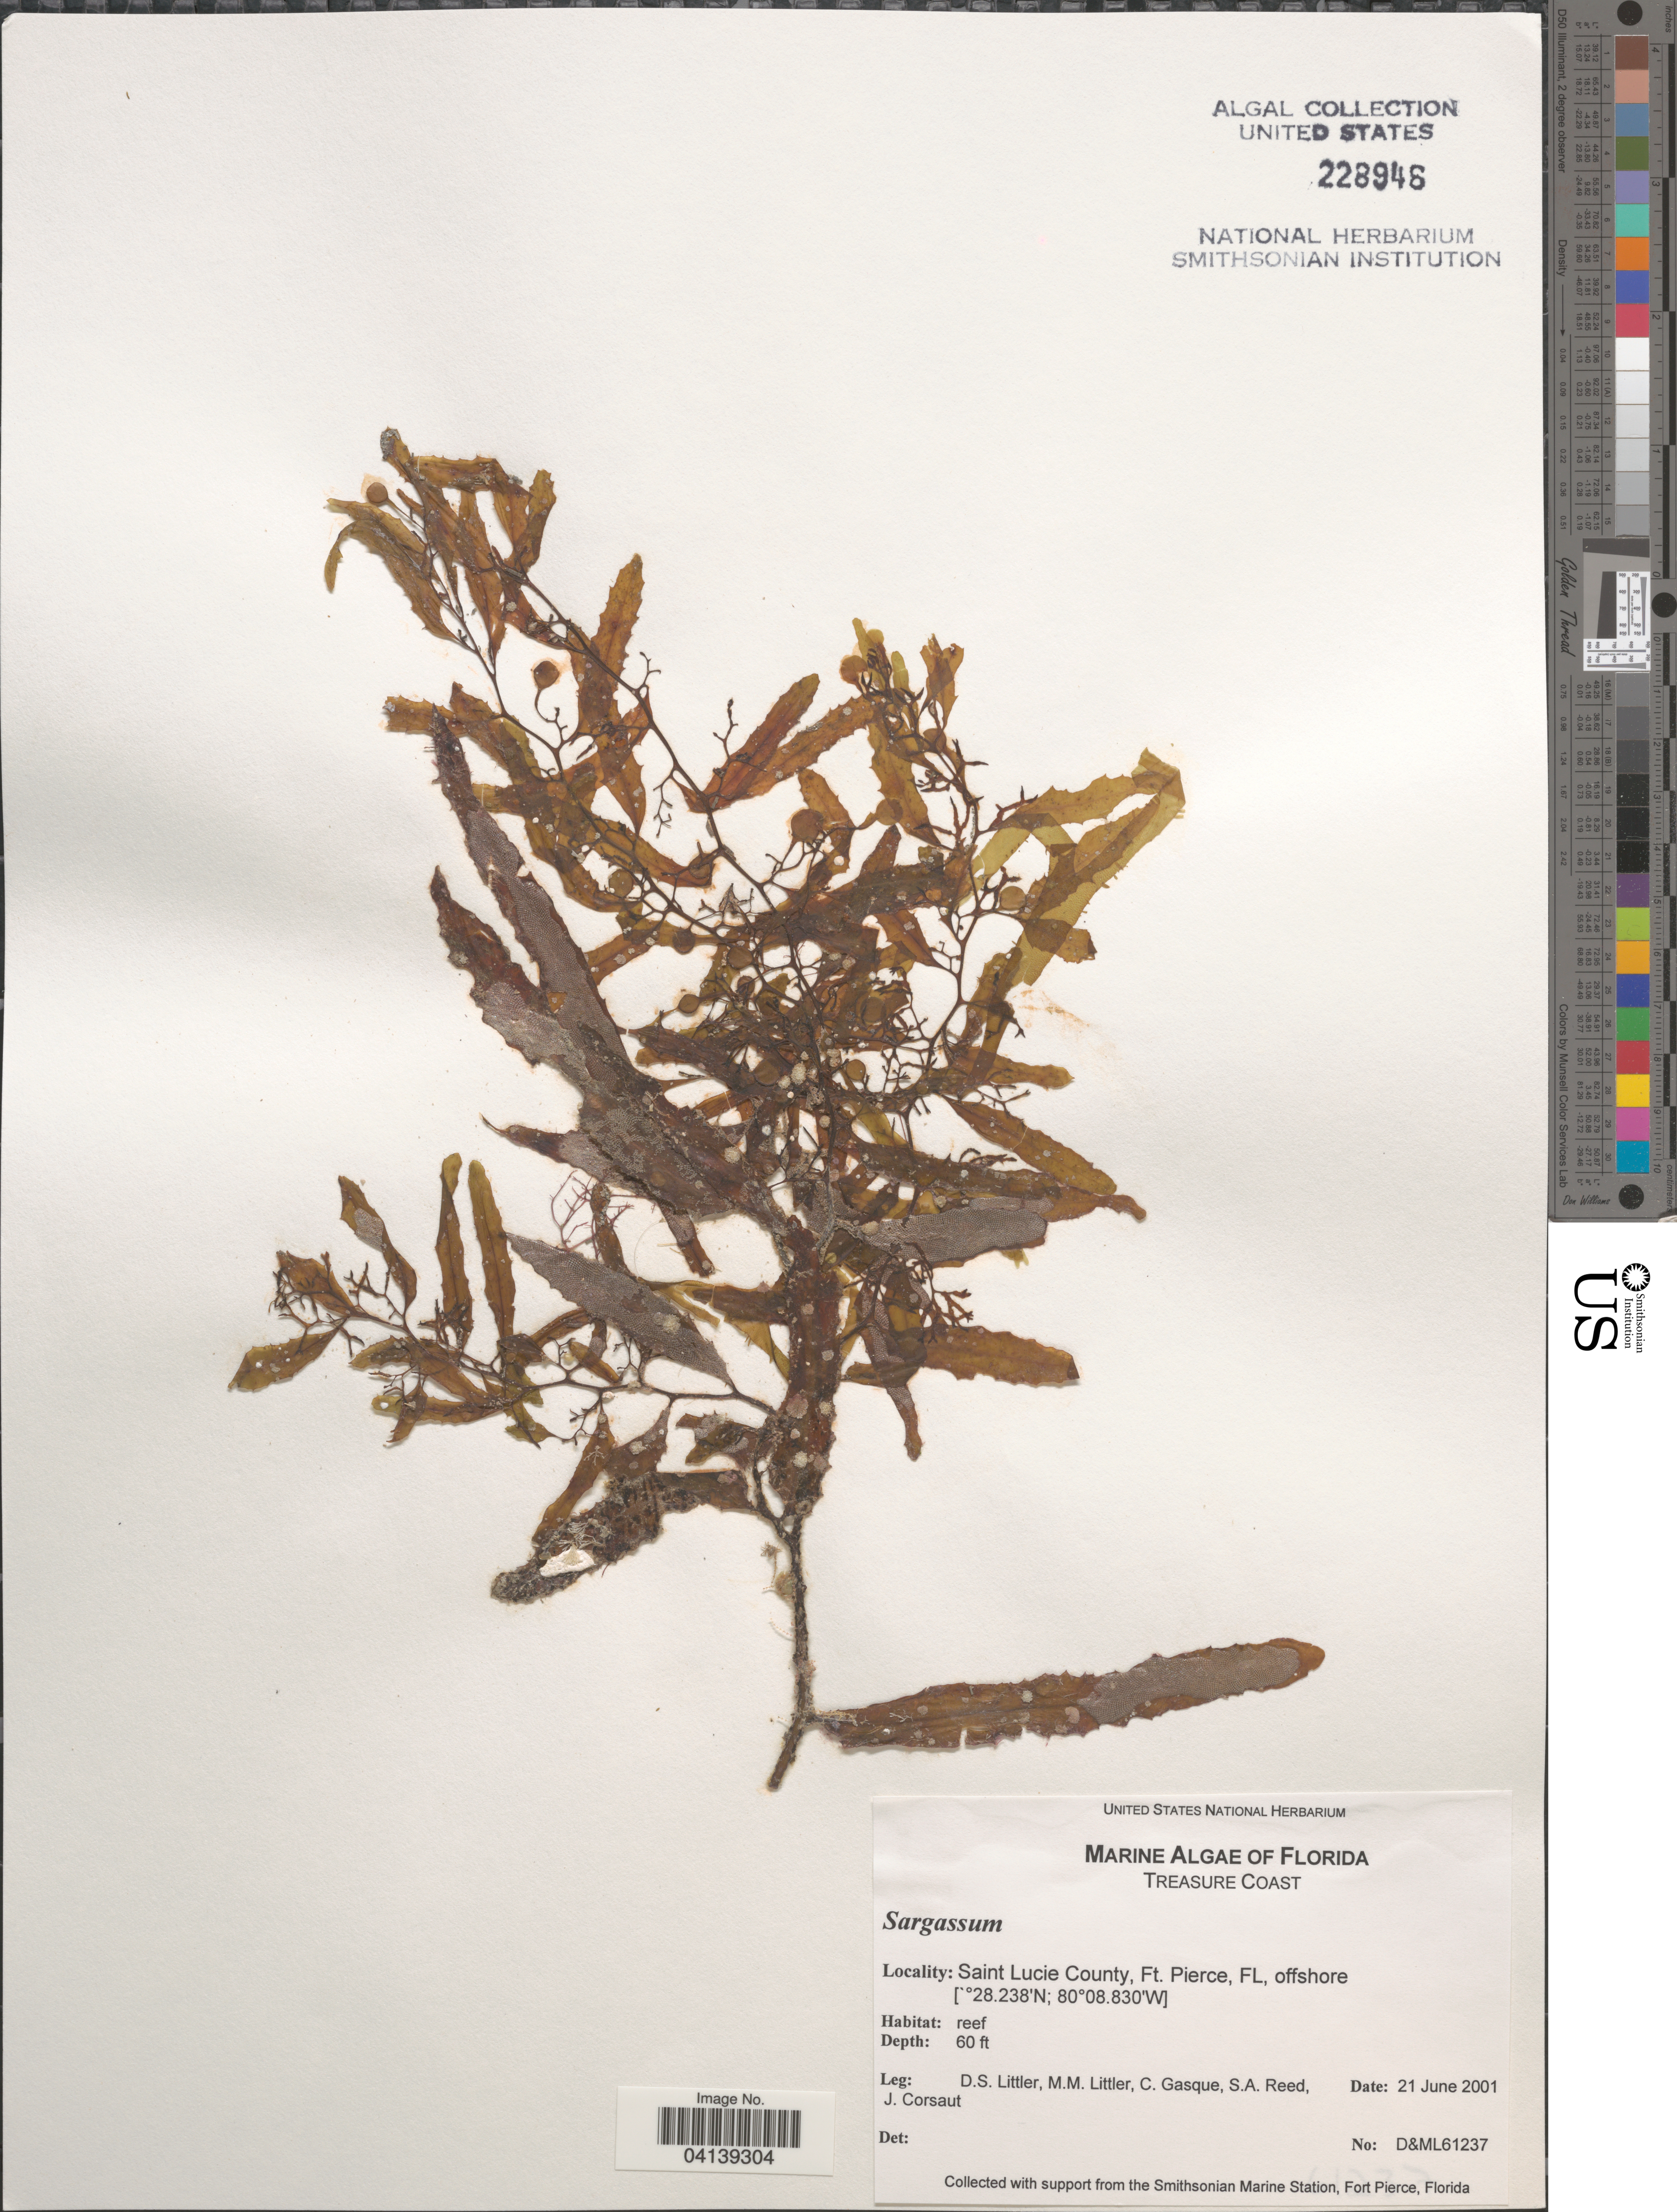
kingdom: Chromista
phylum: Ochrophyta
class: Phaeophyceae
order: Fucales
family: Sargassaceae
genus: Sargassum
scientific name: Sargassum sp.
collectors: D. S. Littler, C. Gasque, S. Reed & J. Corsaut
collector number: D&ML61237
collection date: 2001-06-21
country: United States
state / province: Florida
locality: Treasure Coast. Saint Lucie County, Ft. Pierce, offshore.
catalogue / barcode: US 228946